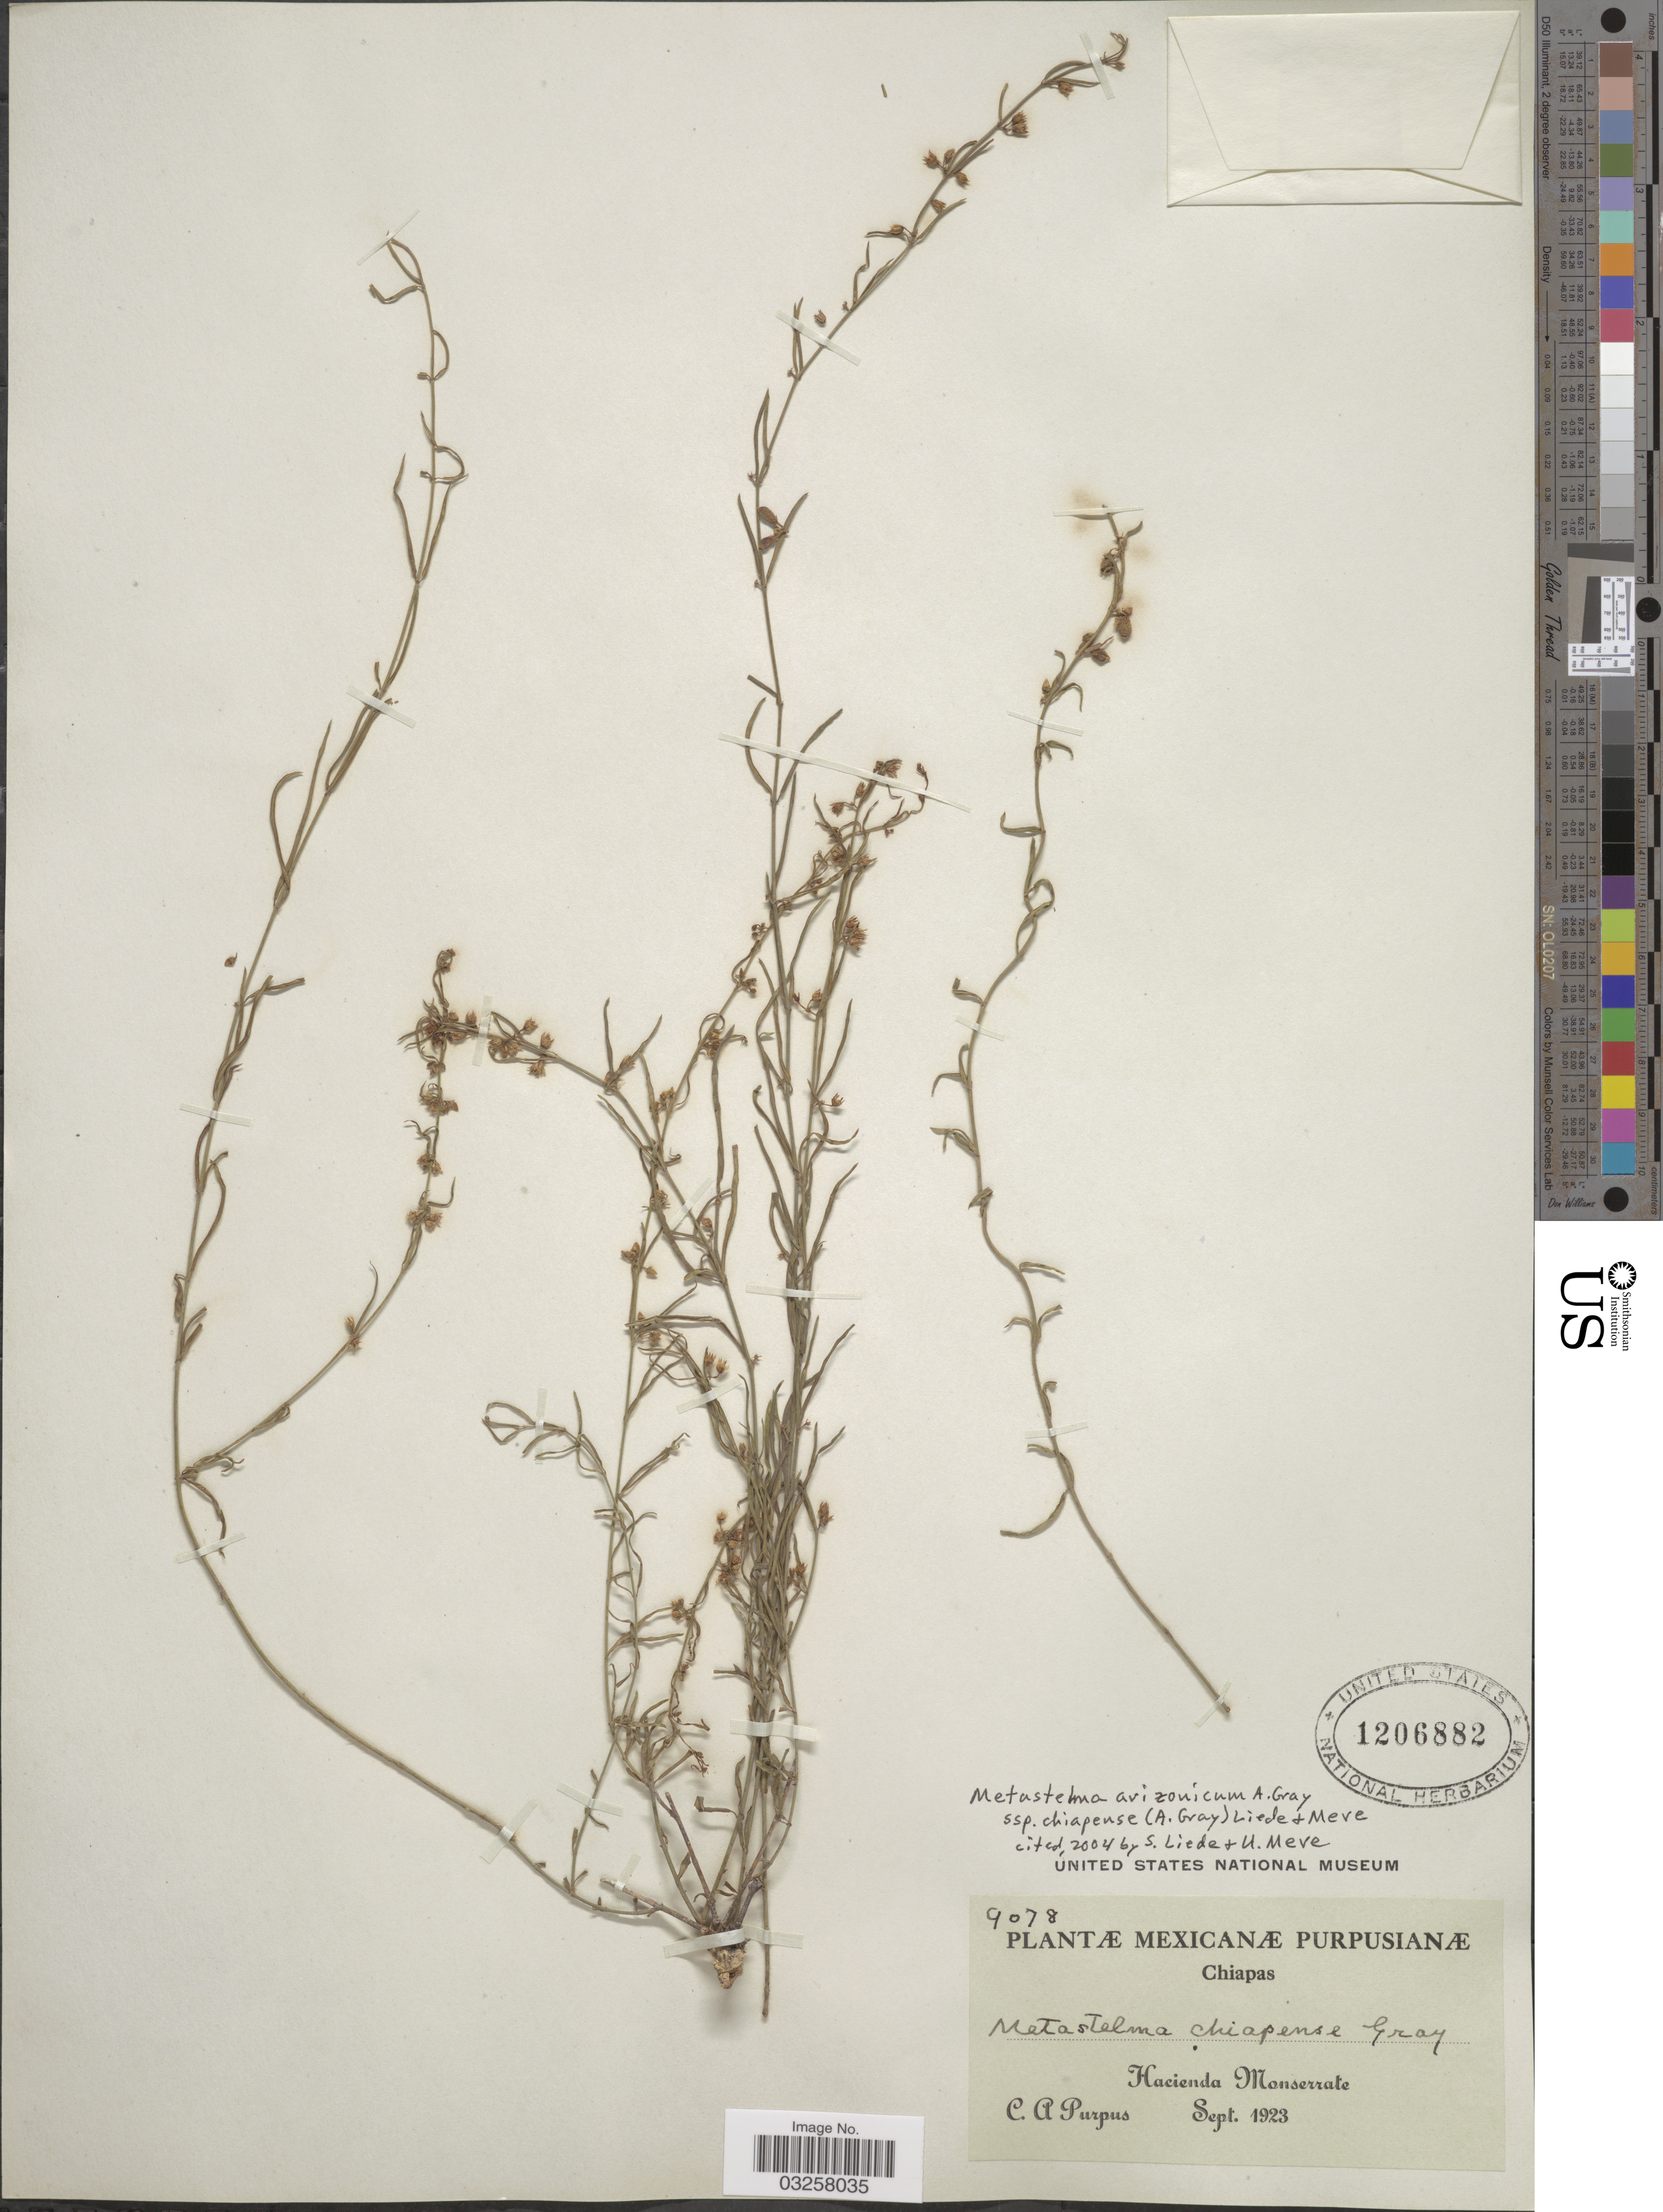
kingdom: Plantae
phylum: Tracheophyta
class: Magnoliopsida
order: Gentianales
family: Apocynaceae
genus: Metastelma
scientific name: Metastelma arizonicum subsp. chiapense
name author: (A. Gray) Liede & Meve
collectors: C. A. Purpus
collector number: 9078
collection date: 1923-09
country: Mexico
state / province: Chiapas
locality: Hacienda Monserrate.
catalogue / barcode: US 1206882